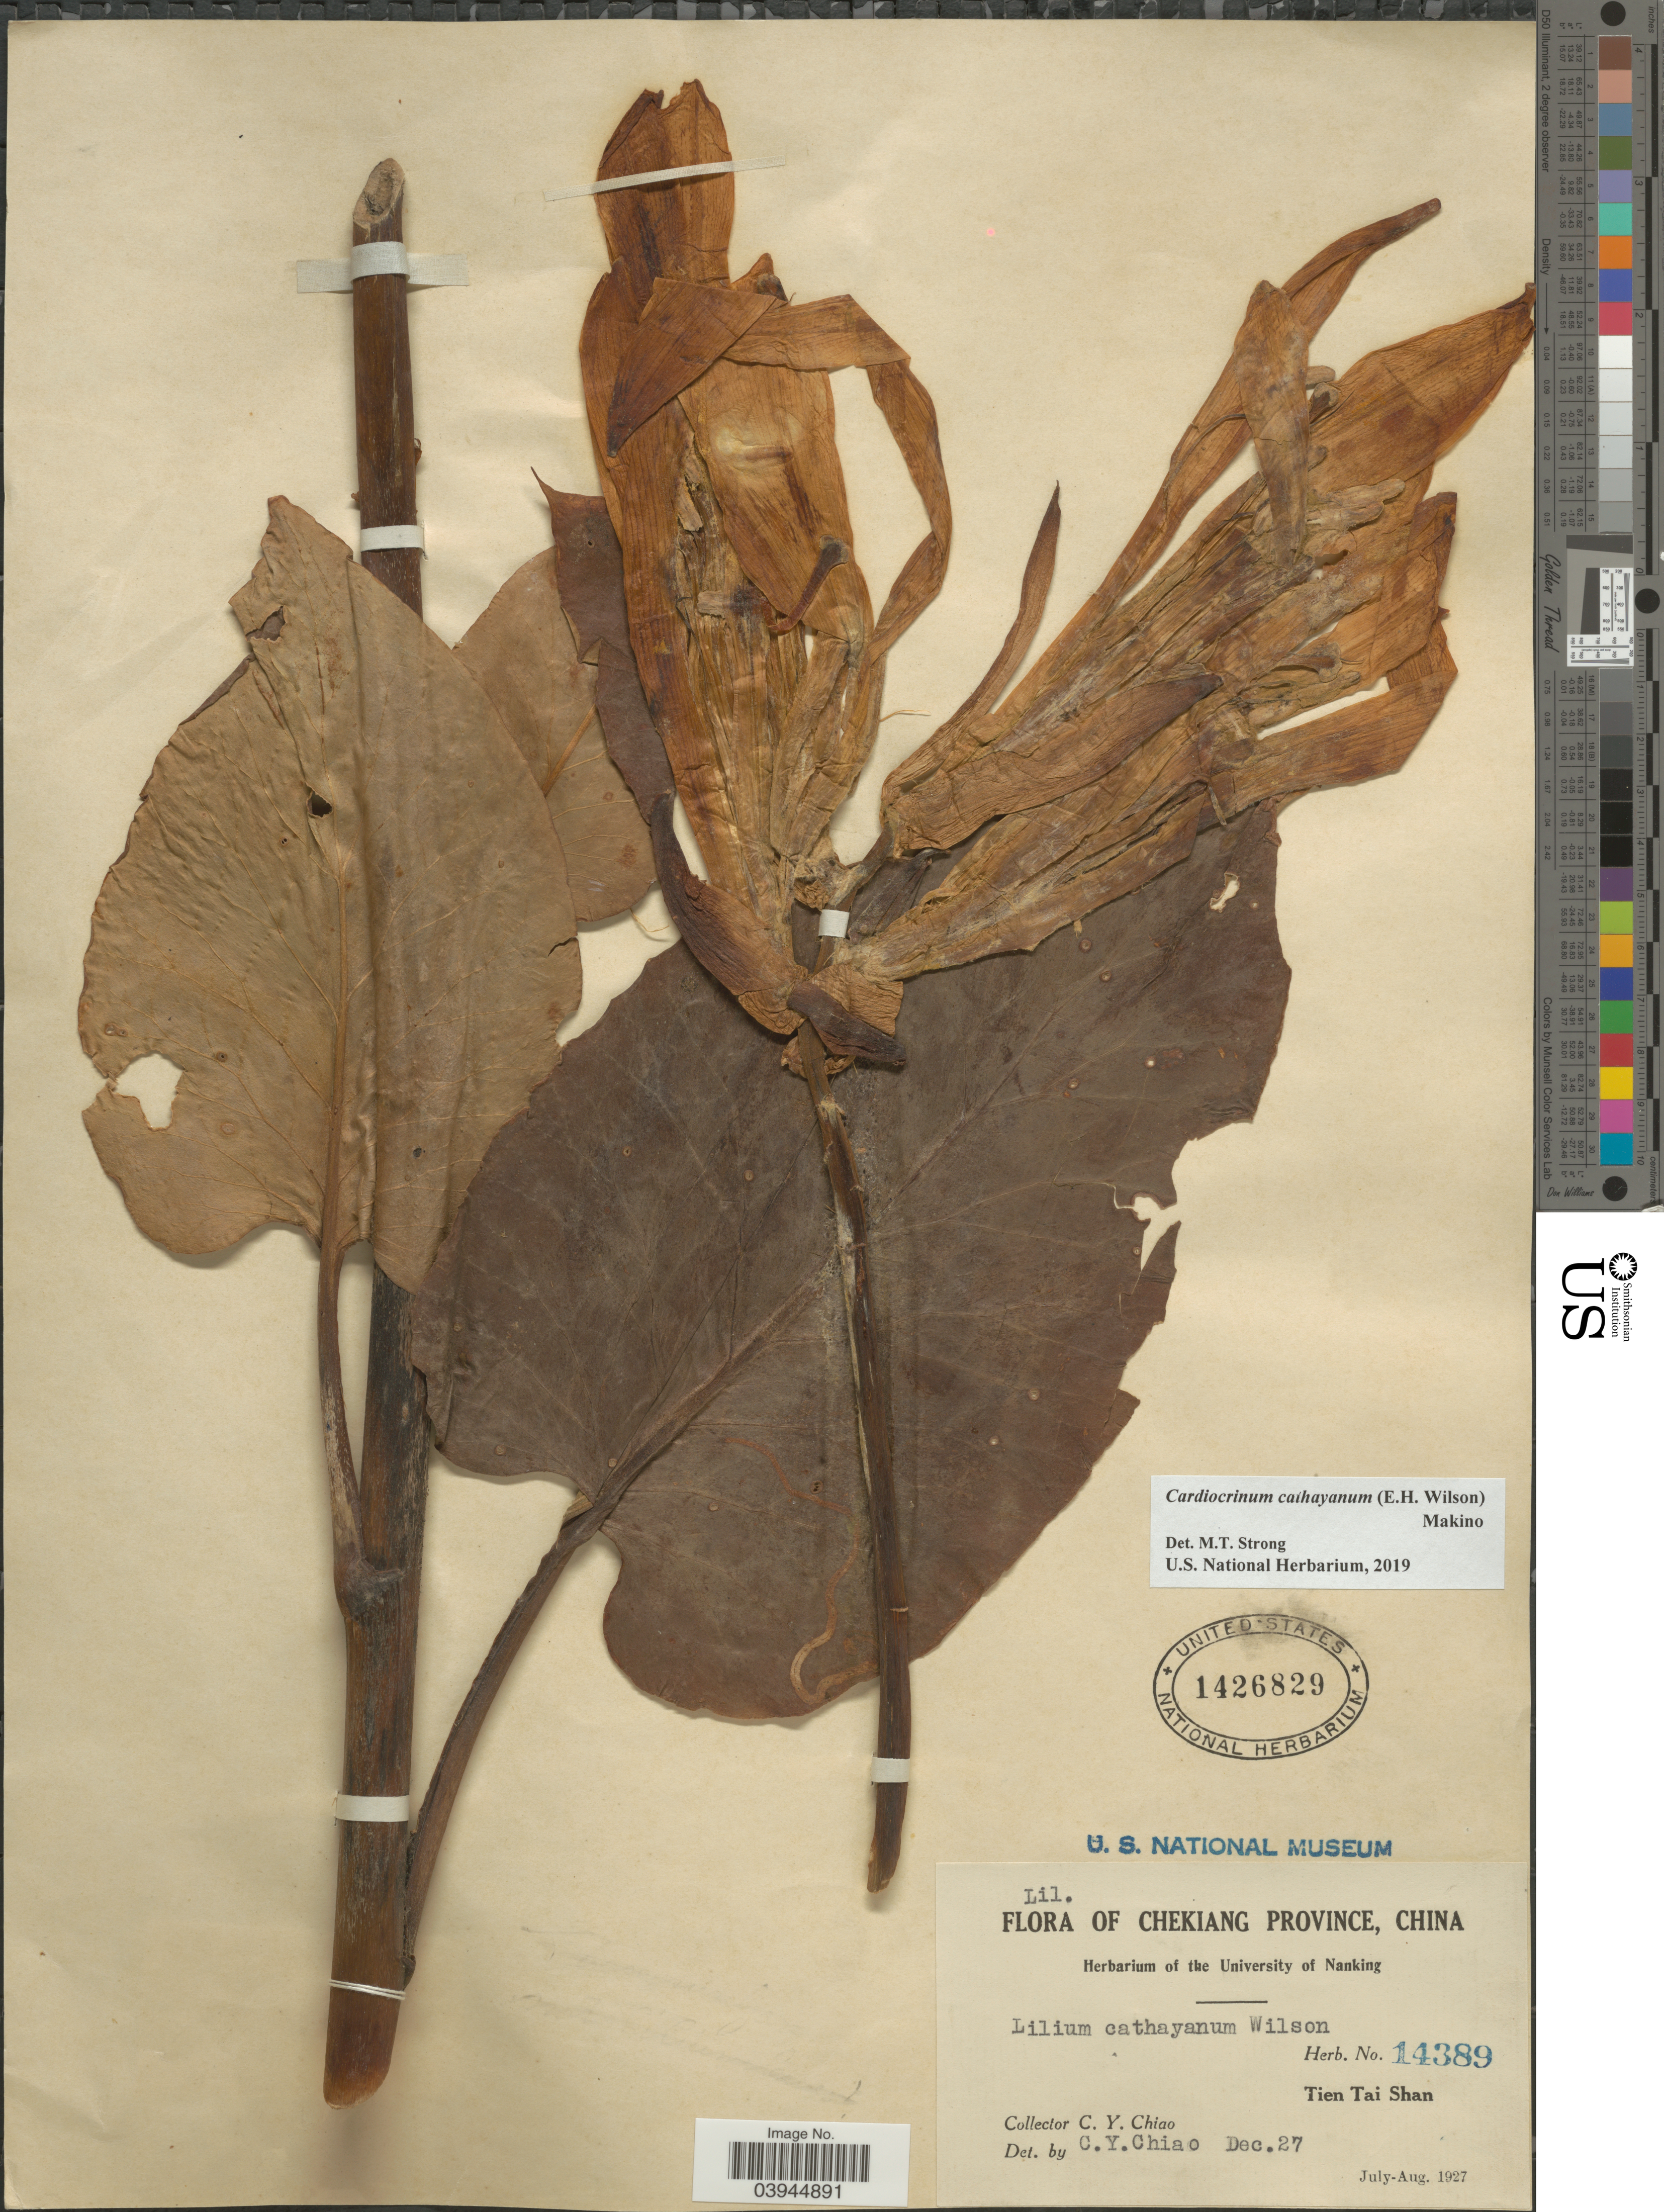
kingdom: Plantae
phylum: Tracheophyta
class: Liliopsida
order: Liliales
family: Liliaceae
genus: Cardiocrinum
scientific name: Cardiocrinum cathayanum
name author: (E.H. Wilson) Stearn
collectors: C. Y. Chiao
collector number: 14389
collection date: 1927-12-27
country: China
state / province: Zhejiang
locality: Chekiang Province. Tien Tai Shan.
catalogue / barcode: US 1426829